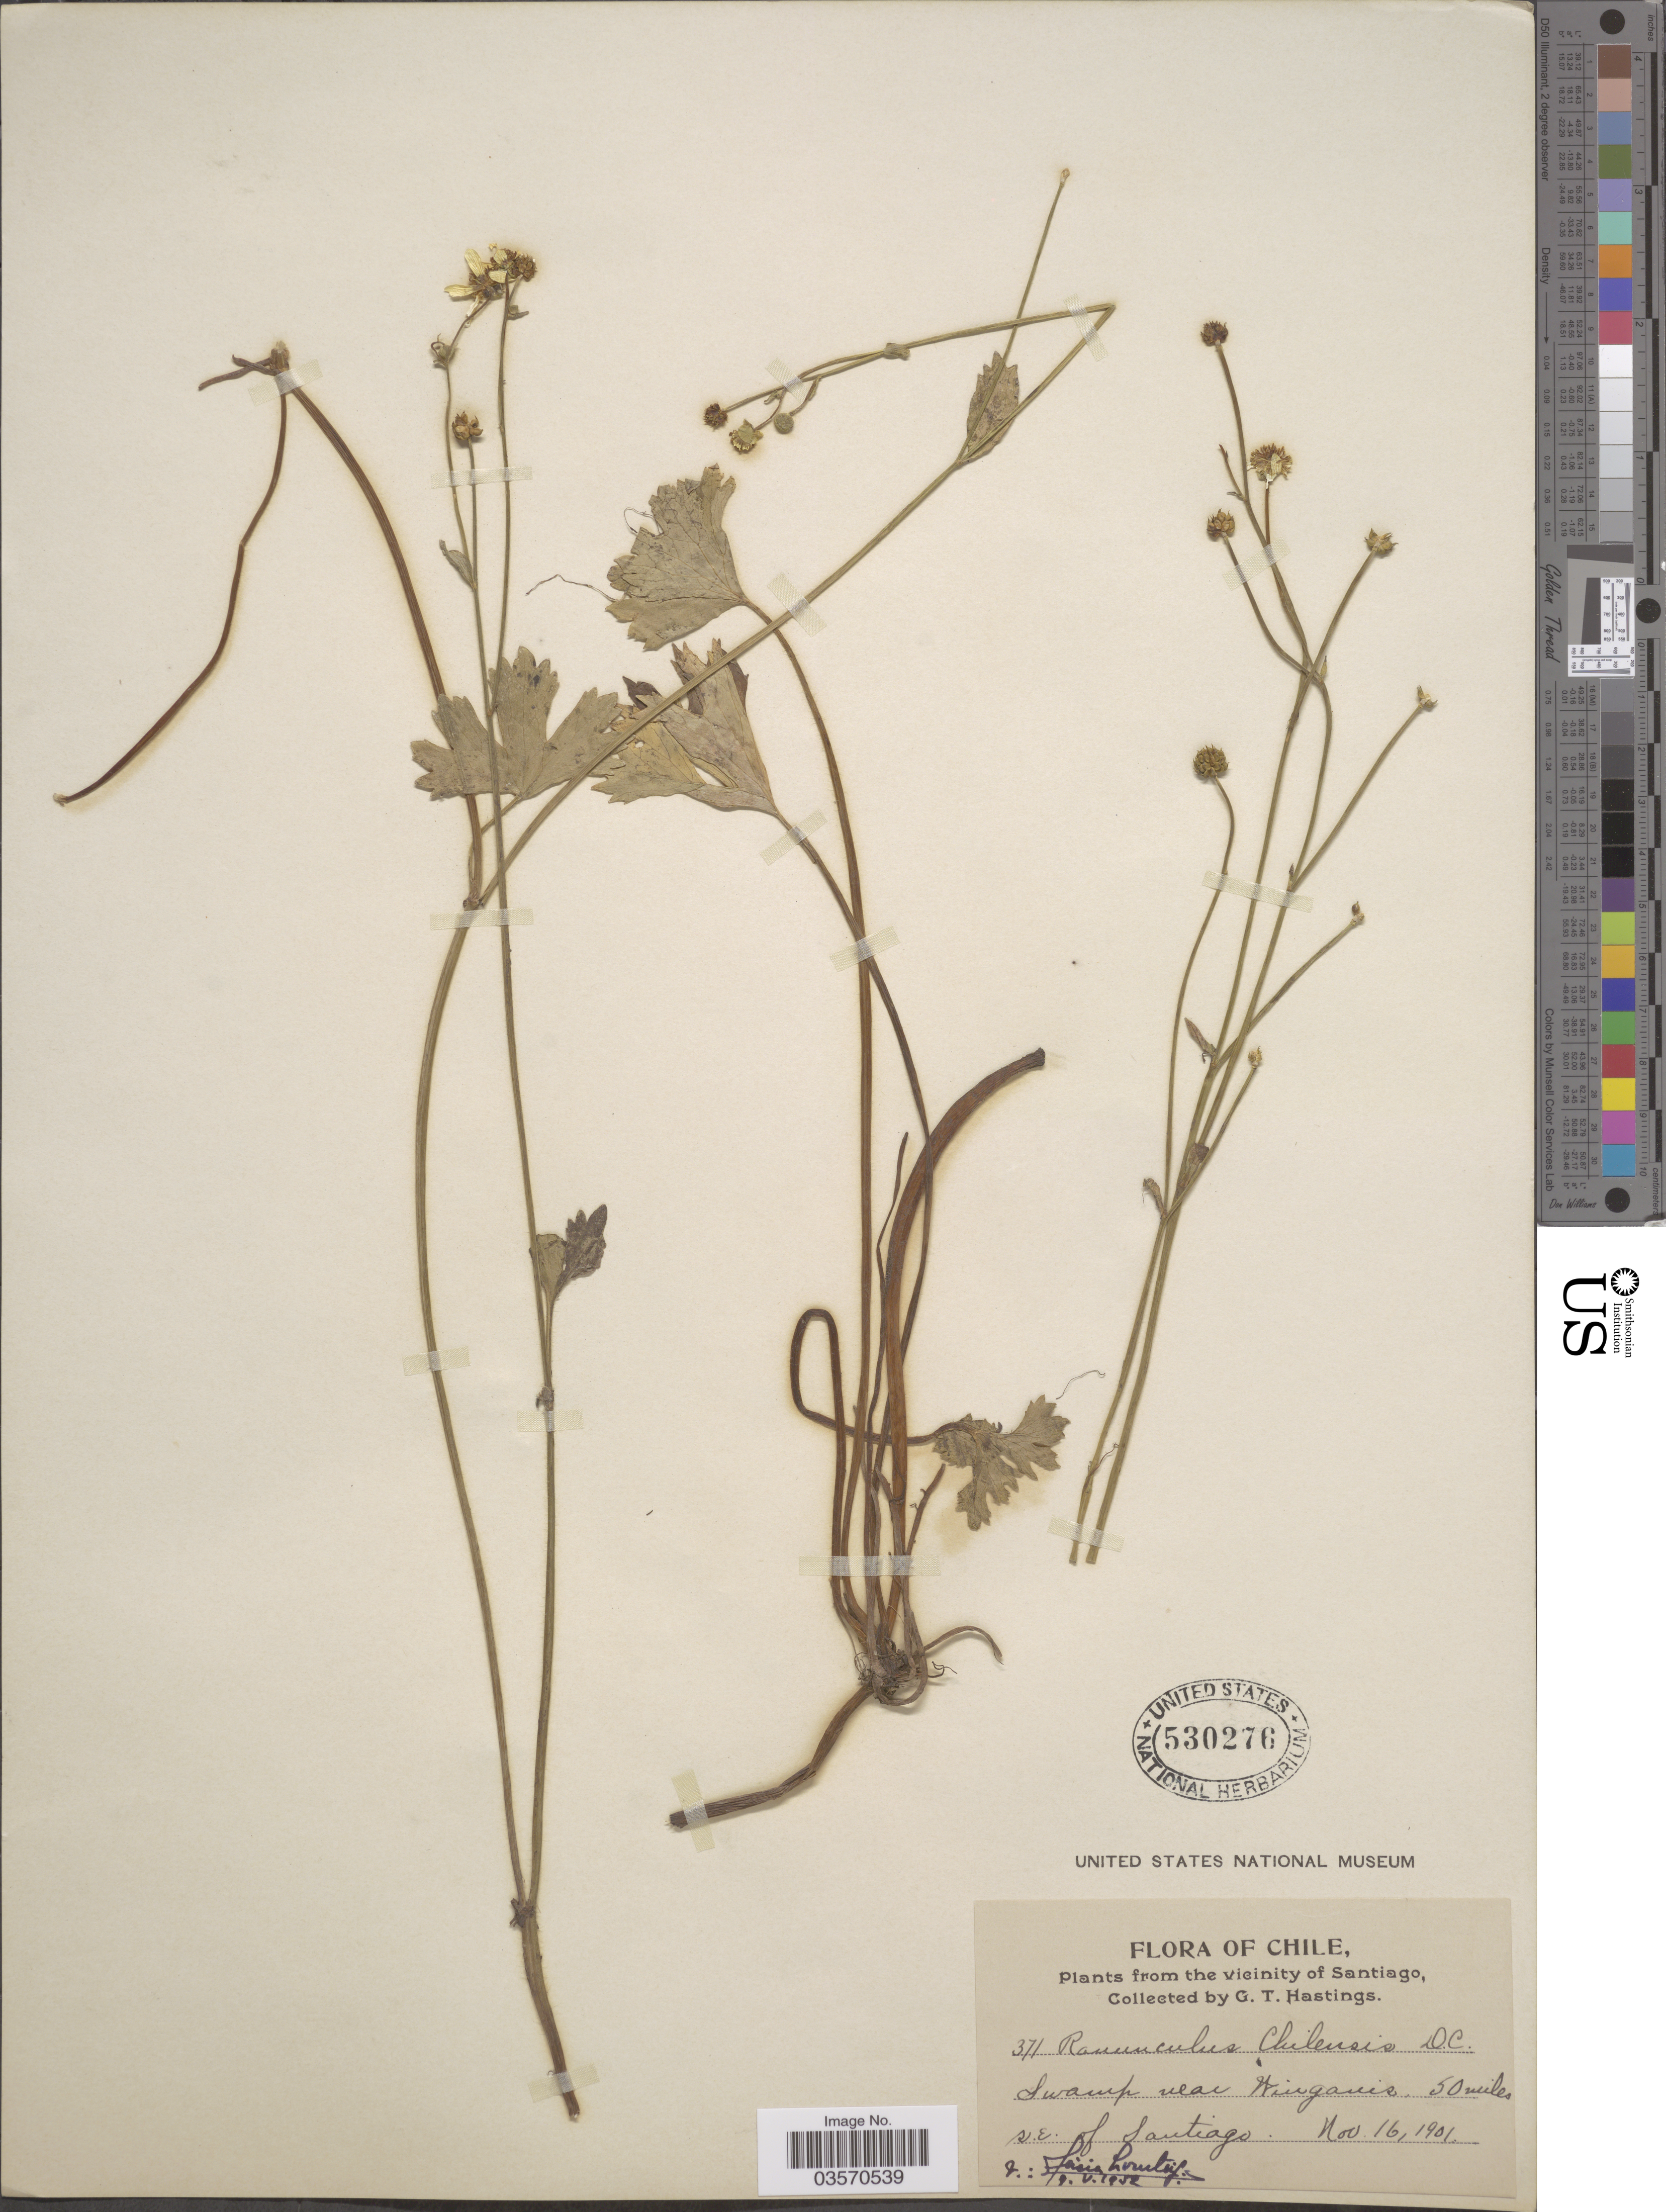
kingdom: Plantae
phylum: Tracheophyta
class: Magnoliopsida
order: Ranunculales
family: Ranunculaceae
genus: Ranunculus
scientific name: Ranunculus chilensis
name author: DC.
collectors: G. Hastings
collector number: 371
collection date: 1901-11-16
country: Chile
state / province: Región Metropolitana (RM)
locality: Vicinity of Santiago. Swamp near Winganis [interpreted], 50 miles s.e. of Santiago.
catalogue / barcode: US 530276